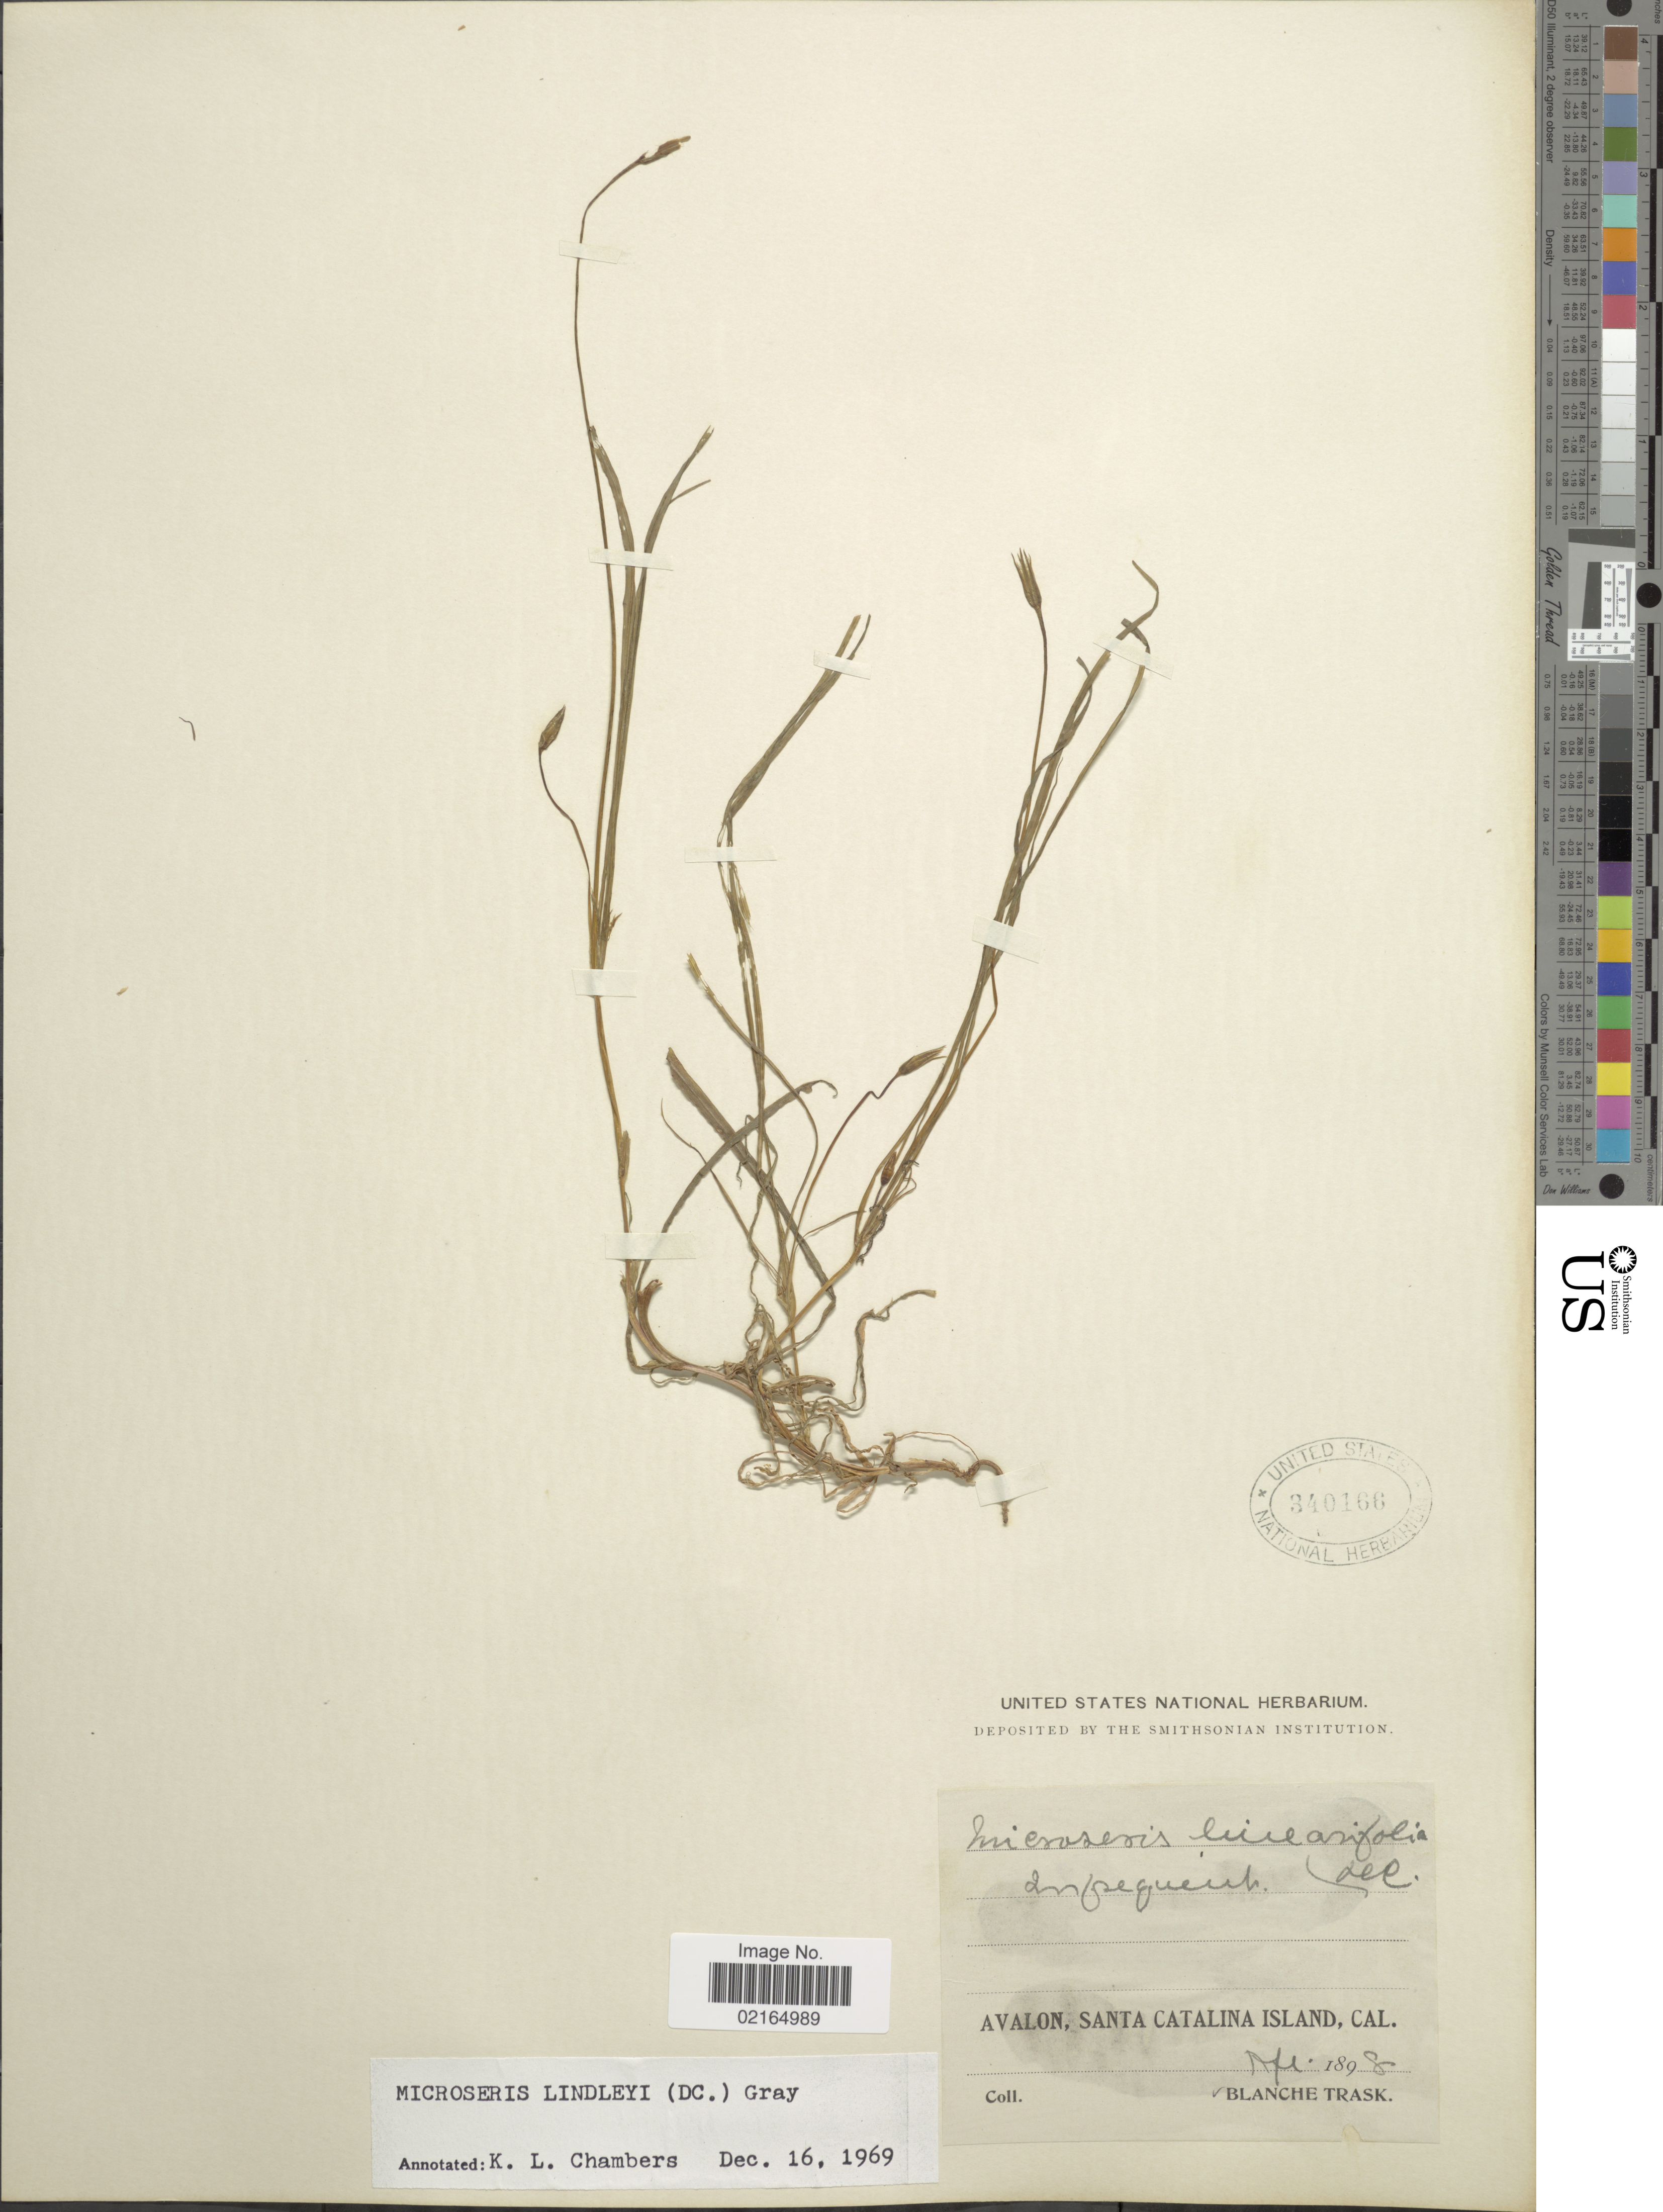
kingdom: Plantae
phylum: Tracheophyta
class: Magnoliopsida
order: Asterales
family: Asteraceae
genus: Uropappus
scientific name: Uropappus lindleyi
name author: (DC.) Nutt.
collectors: B. Trask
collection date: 1898-04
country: United States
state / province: California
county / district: Los Angeles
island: Santa Catalina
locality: Avalon, Santa Catalina Island.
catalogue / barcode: US 340166